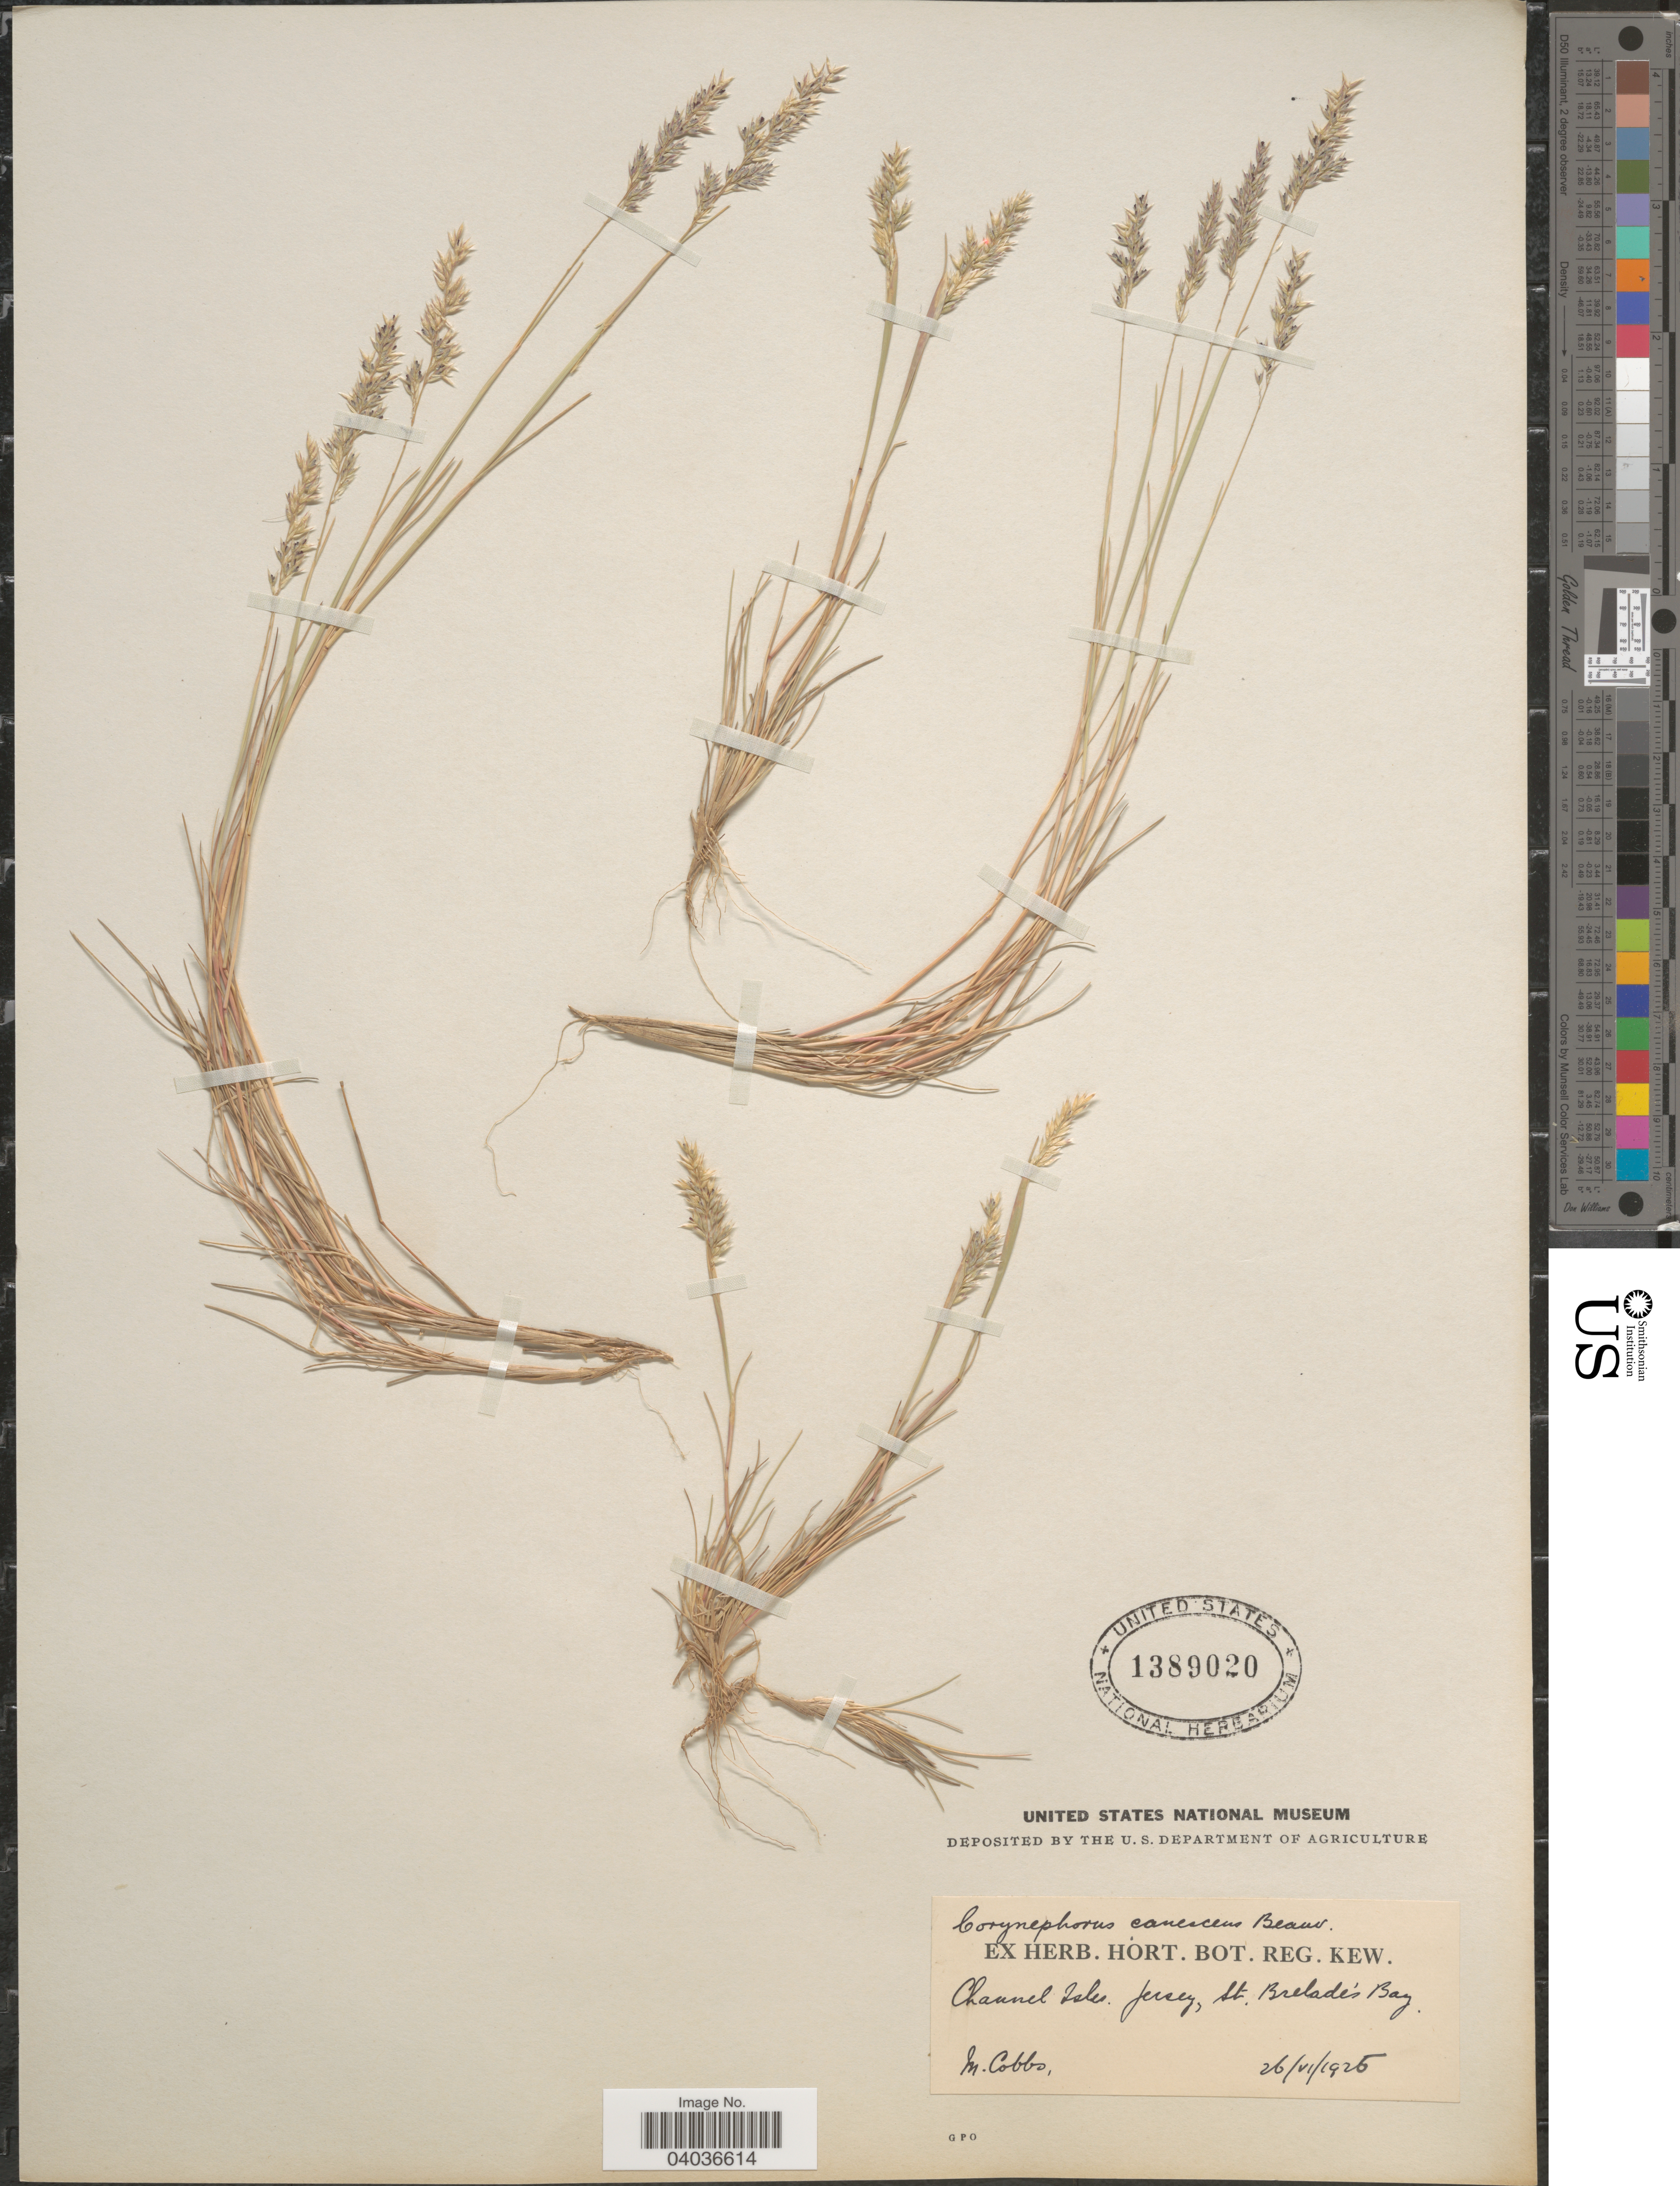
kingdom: Plantae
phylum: Tracheophyta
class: Liliopsida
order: Poales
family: Poaceae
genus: Corynephorus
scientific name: Corynephorus canescens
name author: (L, MEL) P. Beauv.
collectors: M. Cobbs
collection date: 1925-06-26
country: United Kingdom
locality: Channel Isles. Jersey, St. Brelade's Bay.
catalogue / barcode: US 1389020